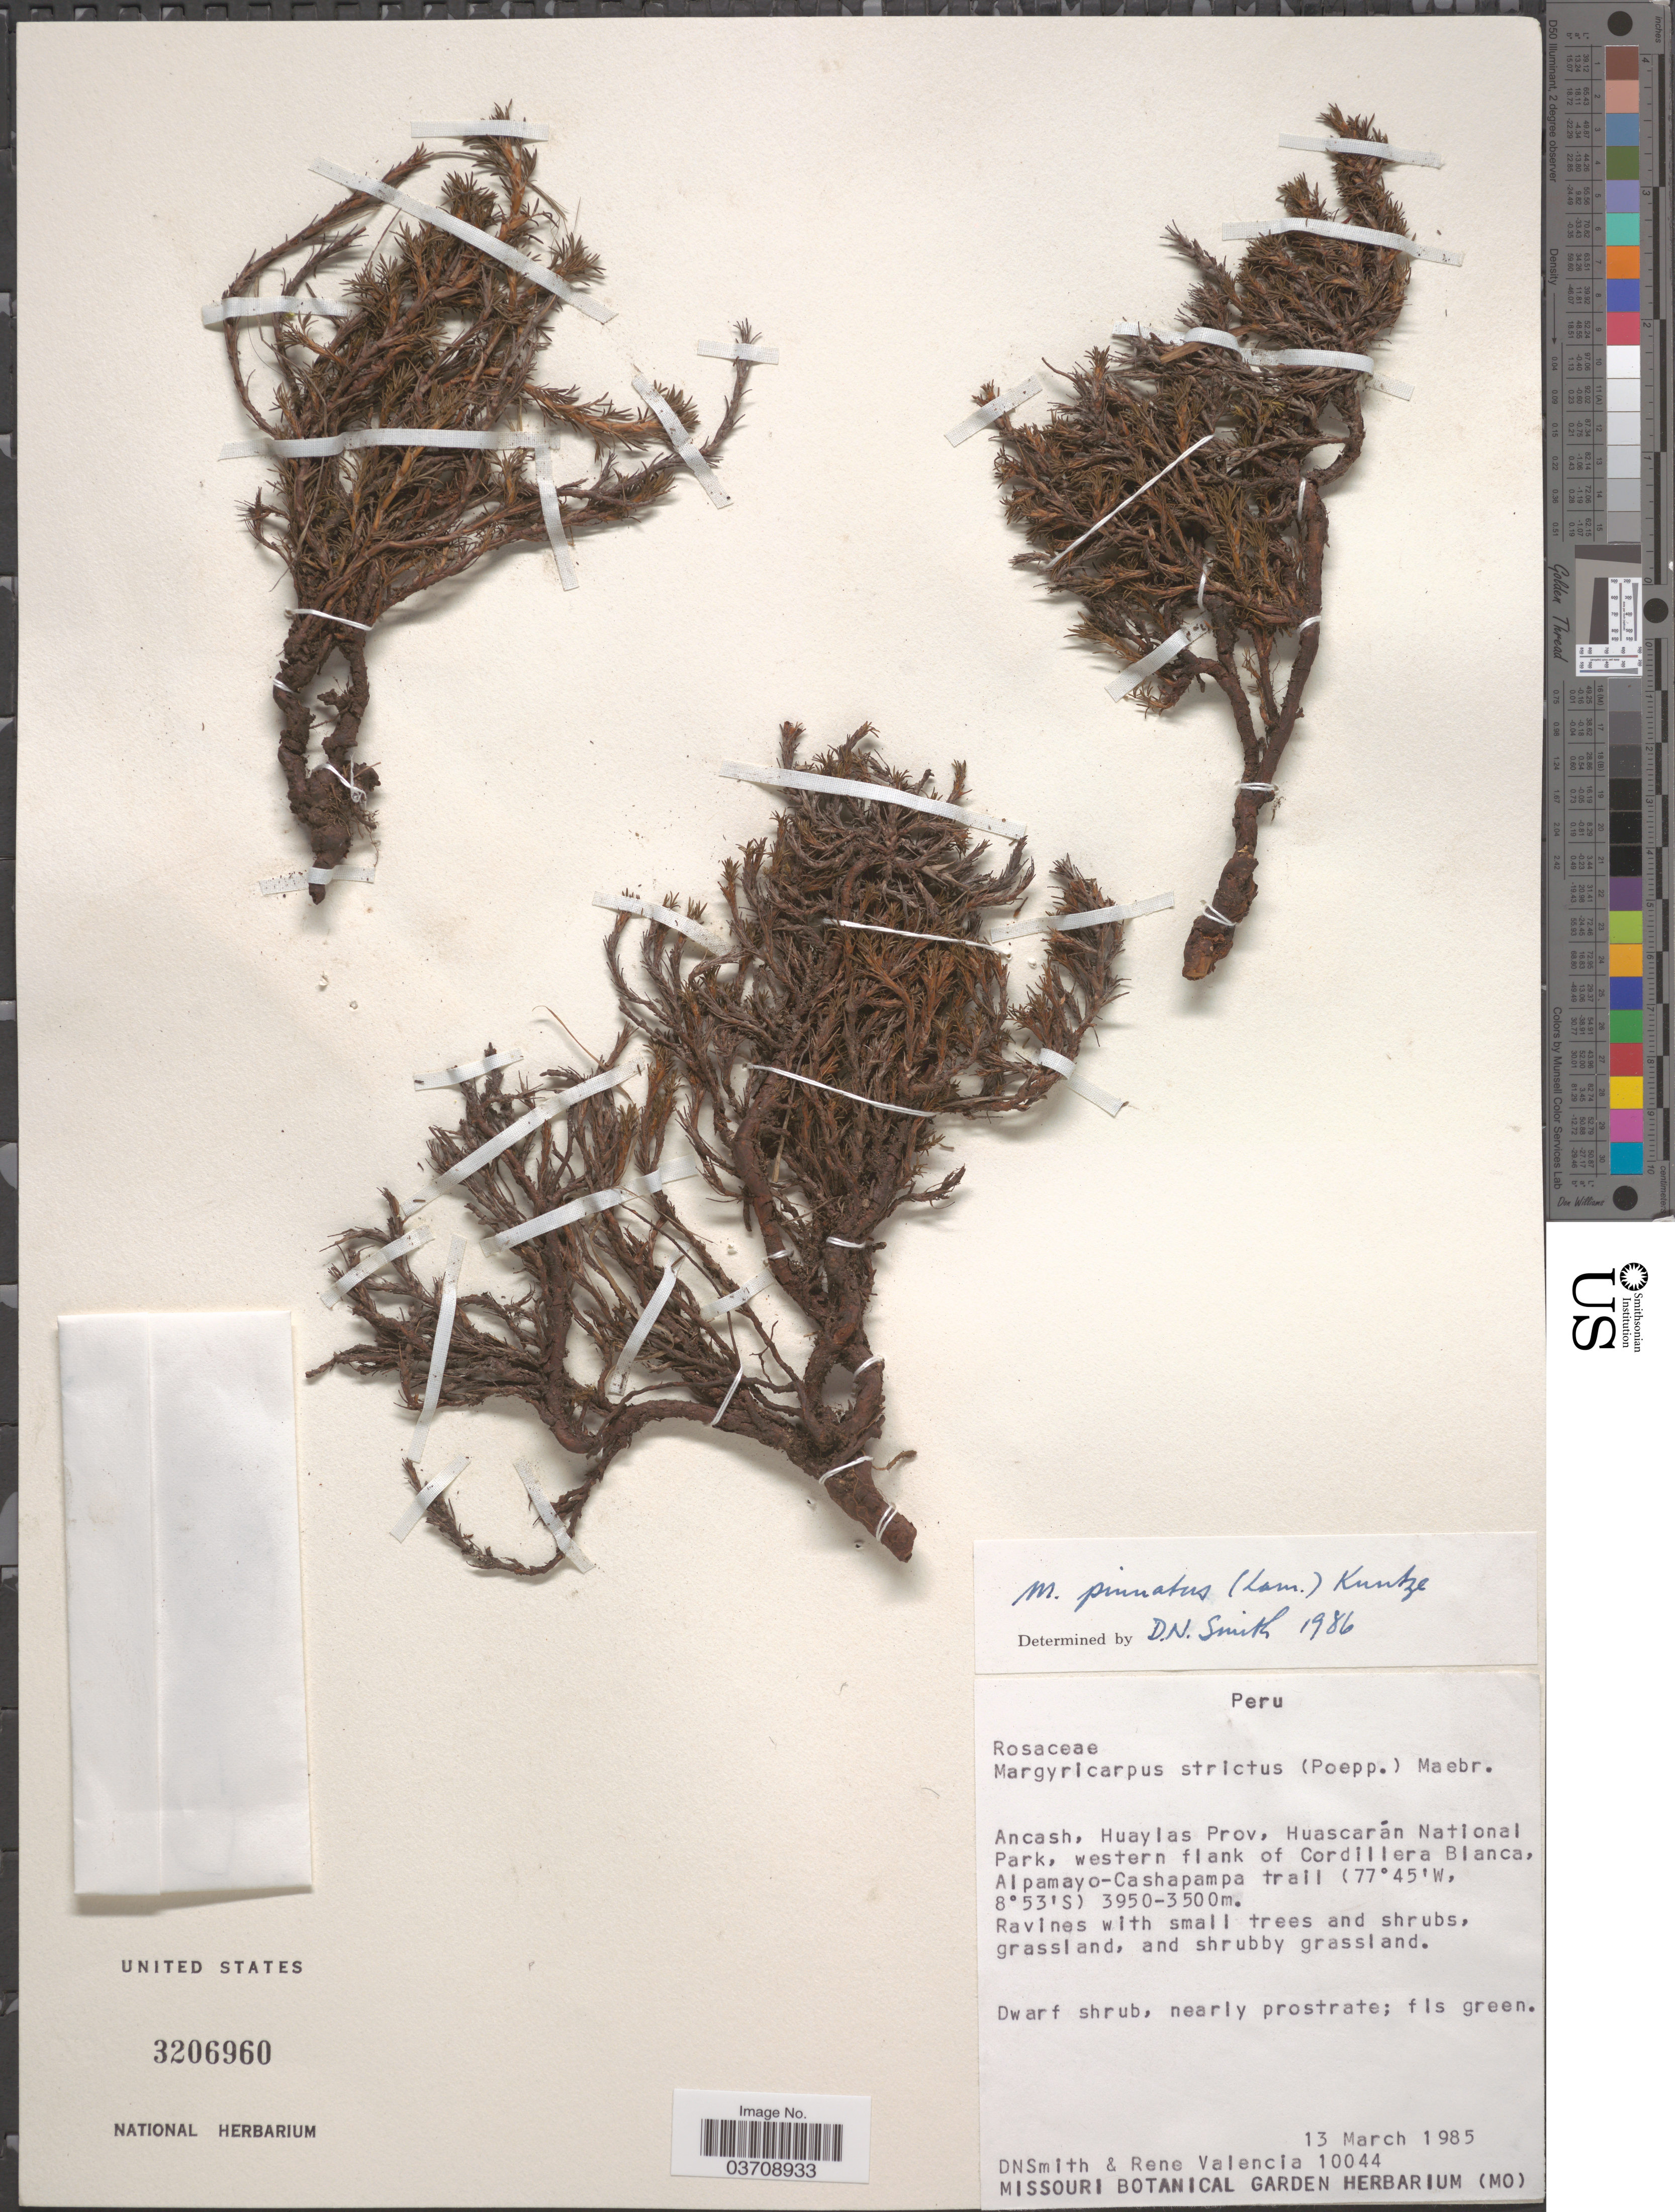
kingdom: Plantae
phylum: Tracheophyta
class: Magnoliopsida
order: Rosales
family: Rosaceae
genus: Margyricarpus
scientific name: Margyricarpus pinnatus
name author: (Lam.) Kuntze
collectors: D. Smith & R. Valencia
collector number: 10044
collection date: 1985-03-13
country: Peru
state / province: Ancash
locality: Huaylas Prov, Huascarán National Park, western flank of Cordillera Blanca, Alpamayo-Cashapampa trail.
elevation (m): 3500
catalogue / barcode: US 3206960